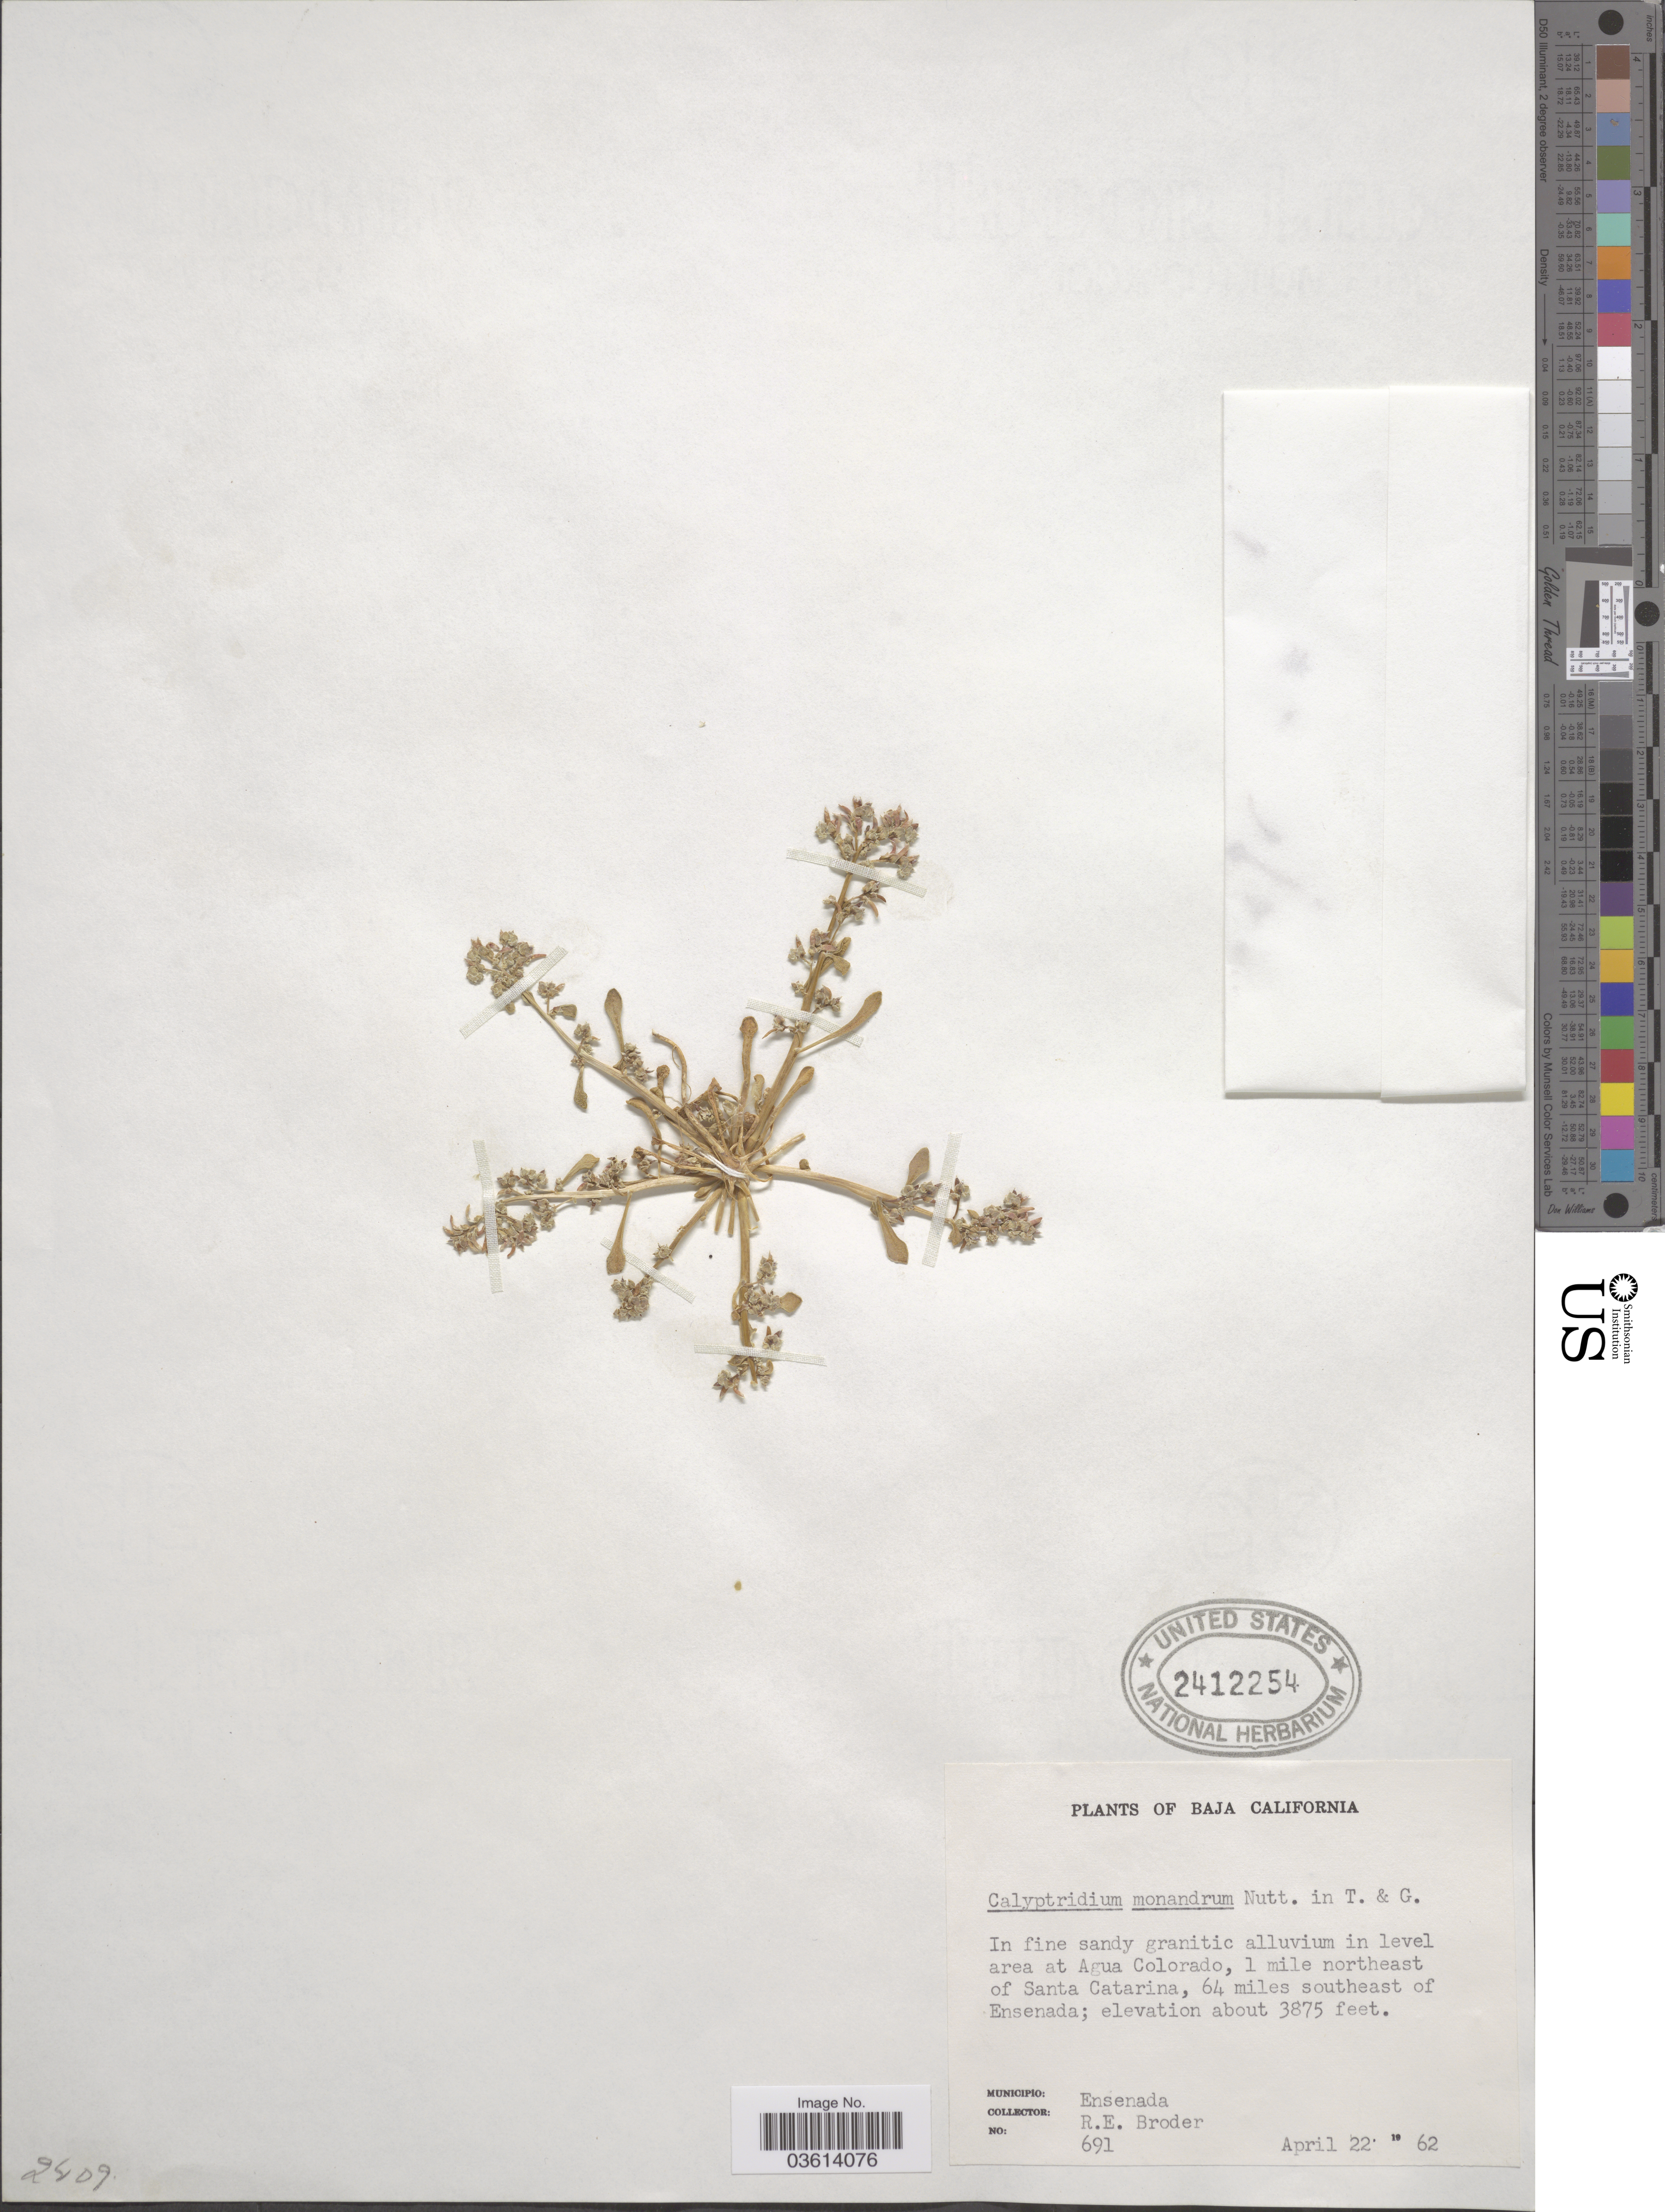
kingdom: Plantae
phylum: Tracheophyta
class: Magnoliopsida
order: Caryophyllales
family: Montiaceae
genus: Calyptridium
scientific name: Calyptridium monandrum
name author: (Nutt.) Nutt.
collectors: R. Broder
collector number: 691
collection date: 1962-04-22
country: Mexico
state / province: Baja California Norte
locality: In level area at Agua Colorado, 1 mile northeast of Santa Catarina, 64 miles southeast of Ensenada.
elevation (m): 1181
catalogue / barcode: US 2412254